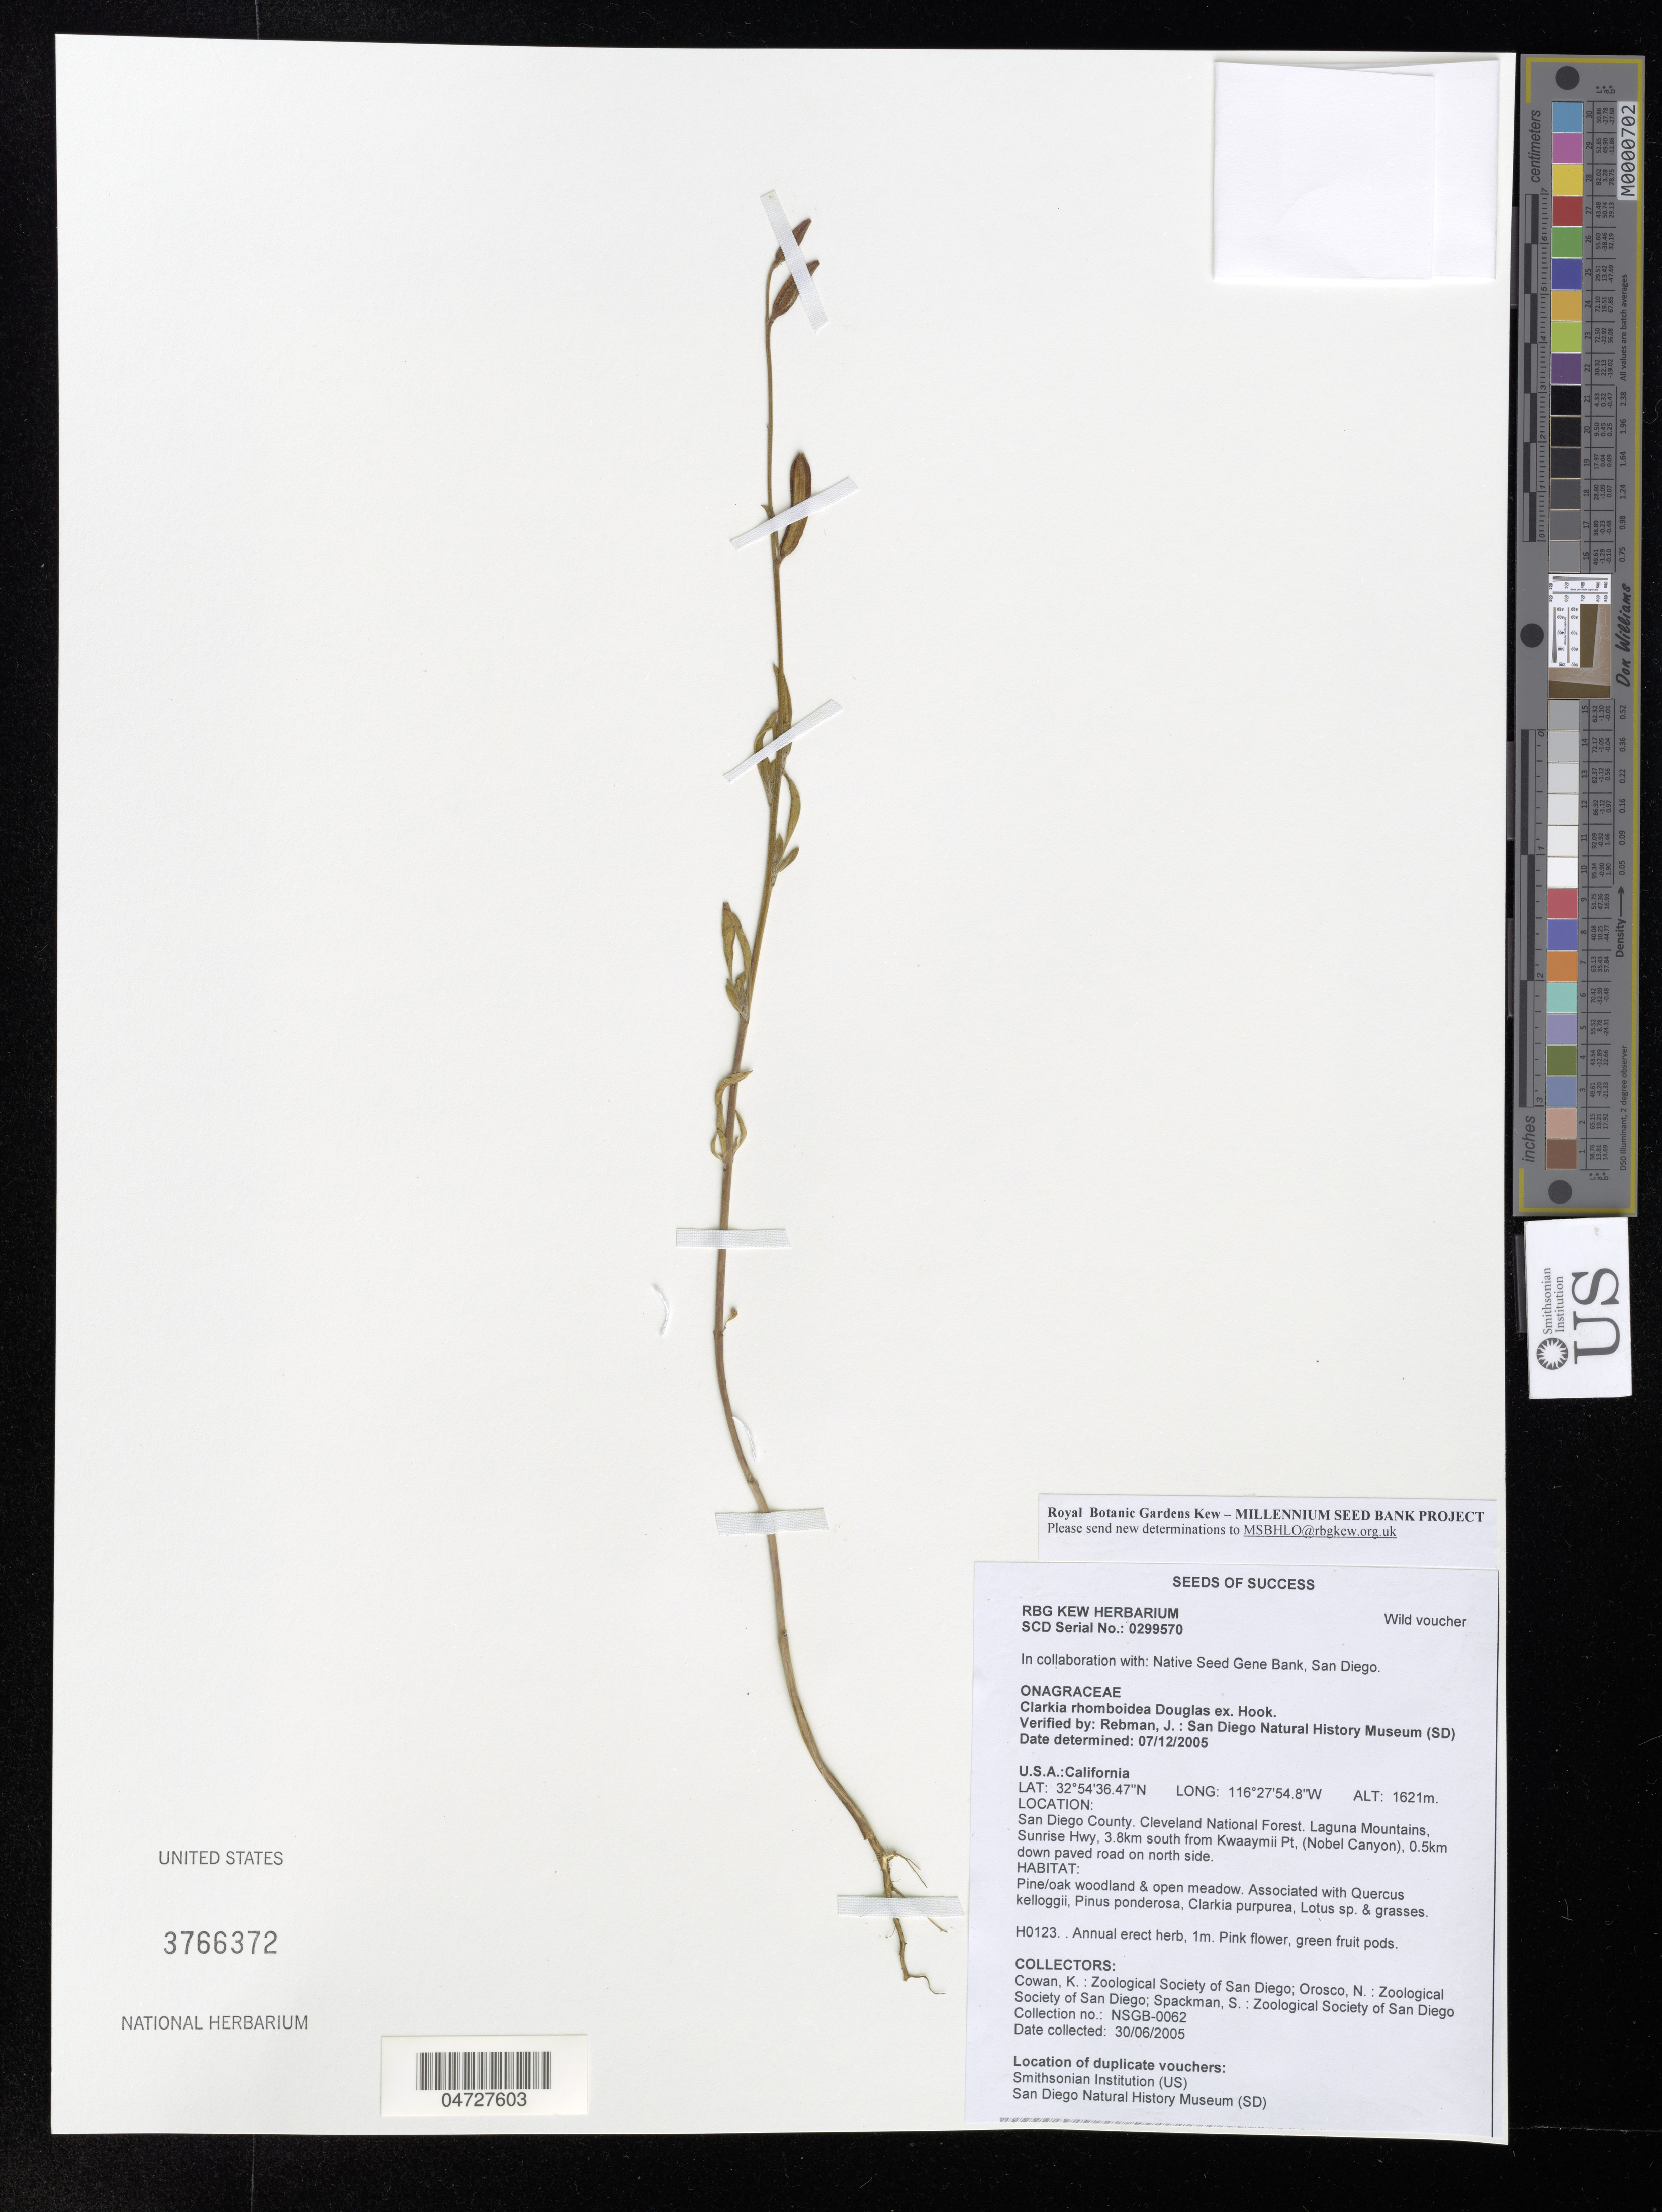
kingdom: Plantae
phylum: Tracheophyta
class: Magnoliopsida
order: Myrtales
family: Onagraceae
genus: Clarkia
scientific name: Clarkia rhomboidea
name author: Douglas ex Hook.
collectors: K. Cowan, N. Orosco & S. Spackman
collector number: NSGB-0062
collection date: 2005-06-30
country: United States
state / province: California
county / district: San Diego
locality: San Diego County. Cleveland National Forest. Laguna Mountains, Sunrise Hwy, 3.8km south from Kwaaymii Pt, (Nobel Canyon), 0.5km down paved road on north side.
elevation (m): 1621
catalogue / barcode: US 3766372